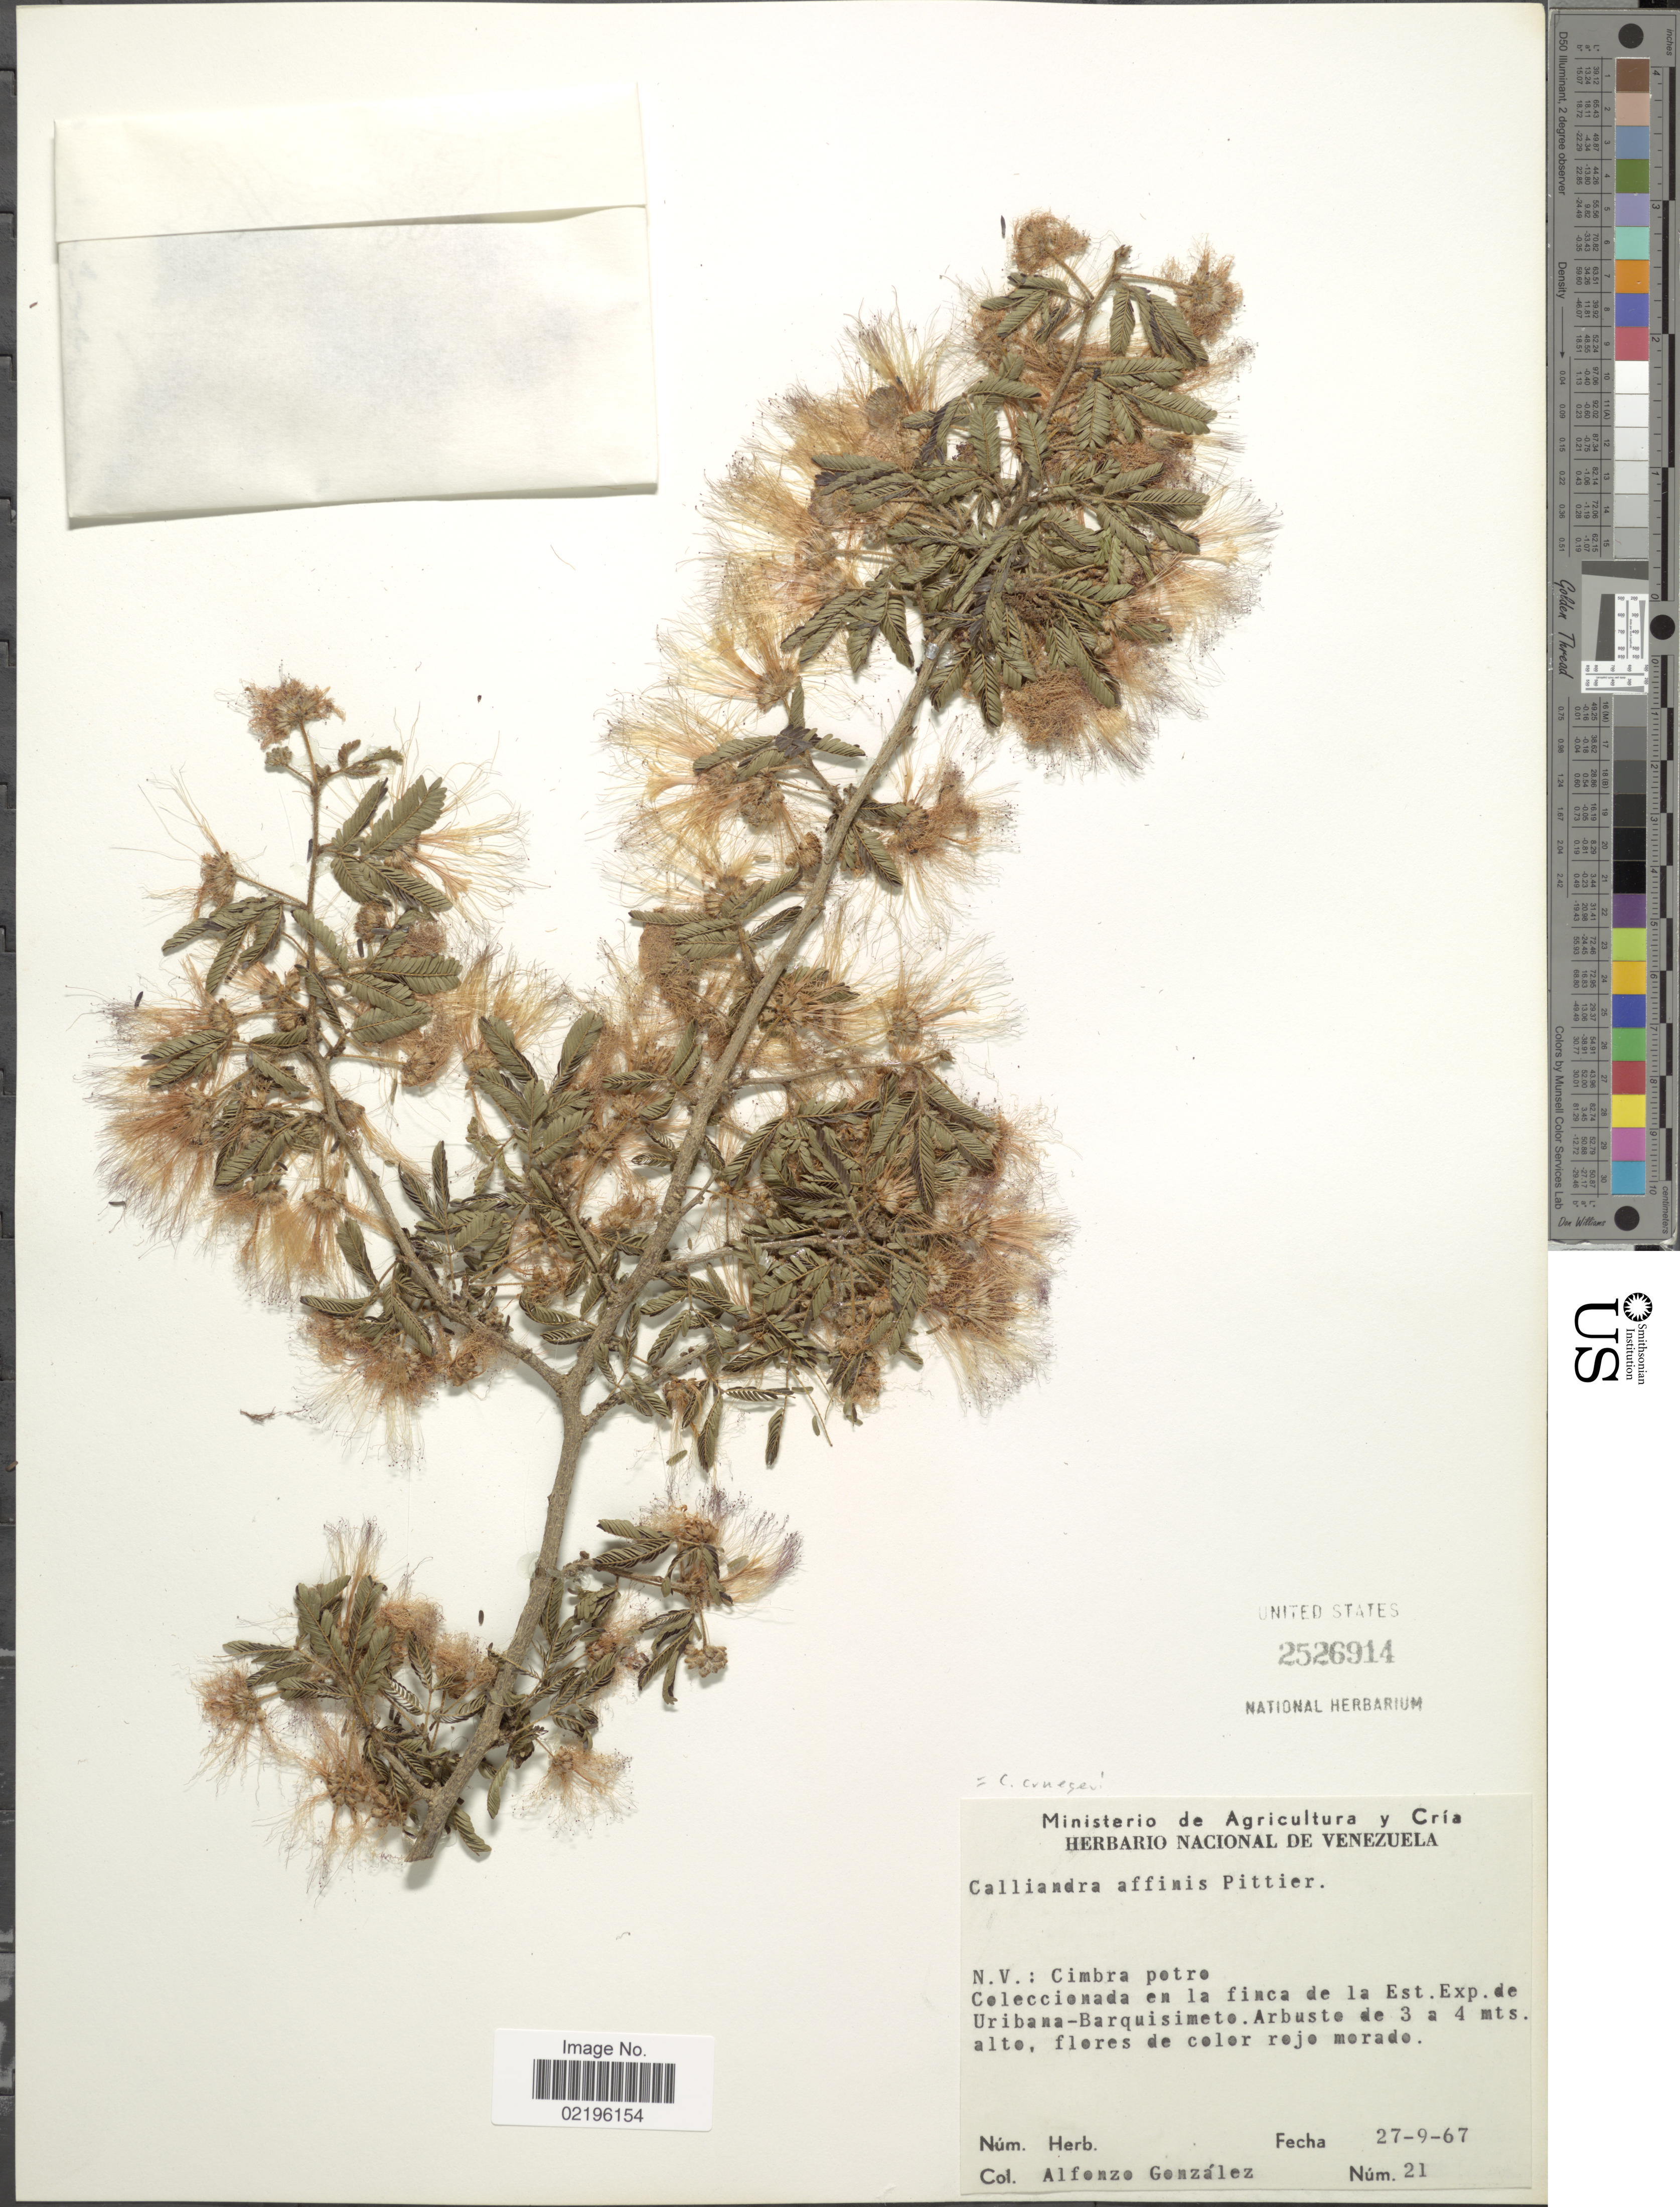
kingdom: Plantae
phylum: Tracheophyta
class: Magnoliopsida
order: Fabales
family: Fabaceae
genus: Calliandra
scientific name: Calliandra cruegeri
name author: Griseb.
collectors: A. C. González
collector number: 21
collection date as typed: Transcribed d/m/y: 27/9/67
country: Venezuela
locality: N. V. : Cimbra potro. Coleccionada en la finca de la Est. Exp. de Uribana - Barquisimeto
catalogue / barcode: US 2526914